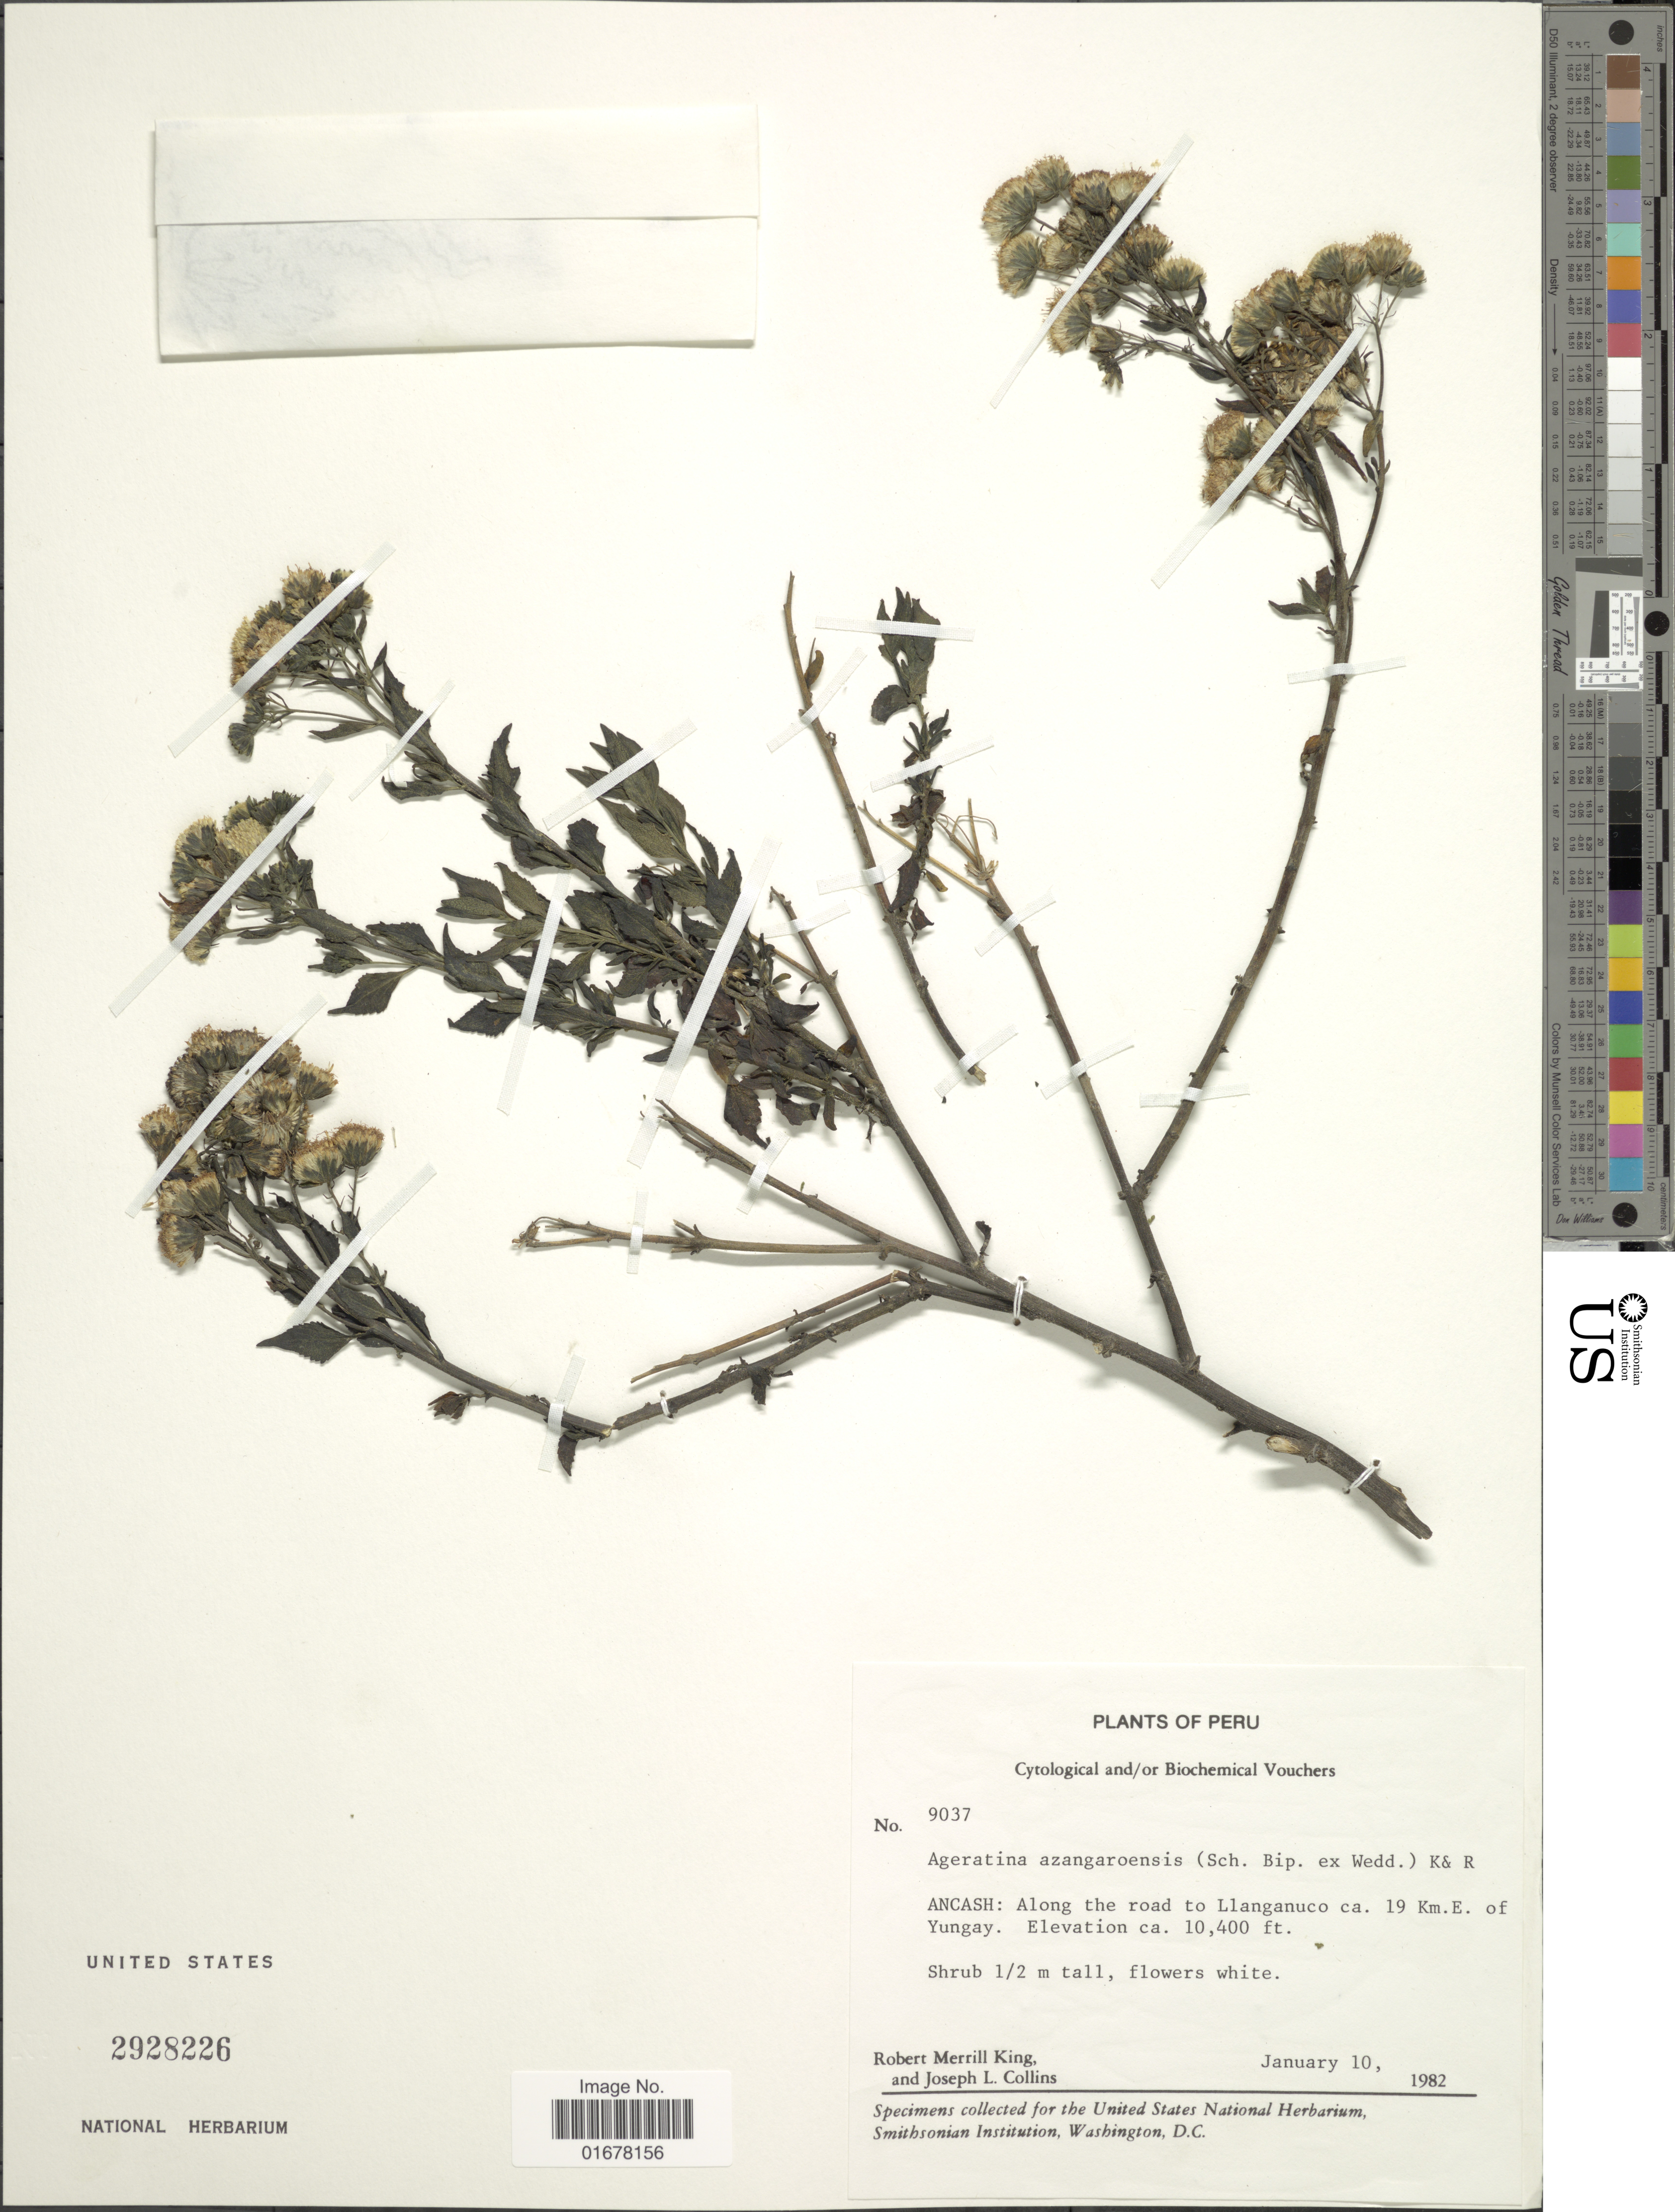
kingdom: Plantae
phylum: Tracheophyta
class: Magnoliopsida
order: Asterales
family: Asteraceae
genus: Ageratina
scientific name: Ageratina azangaroensis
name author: (Sch. Bip. ex Wedd.) R.M. King & H. Rob.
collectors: R. M. King & J. L. Collins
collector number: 9037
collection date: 1982-01-10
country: Peru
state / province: Ancash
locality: Ancash: Along the road to Llanganuco, 19 Km. E.of Yungay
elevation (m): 3170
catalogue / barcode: US 2928226